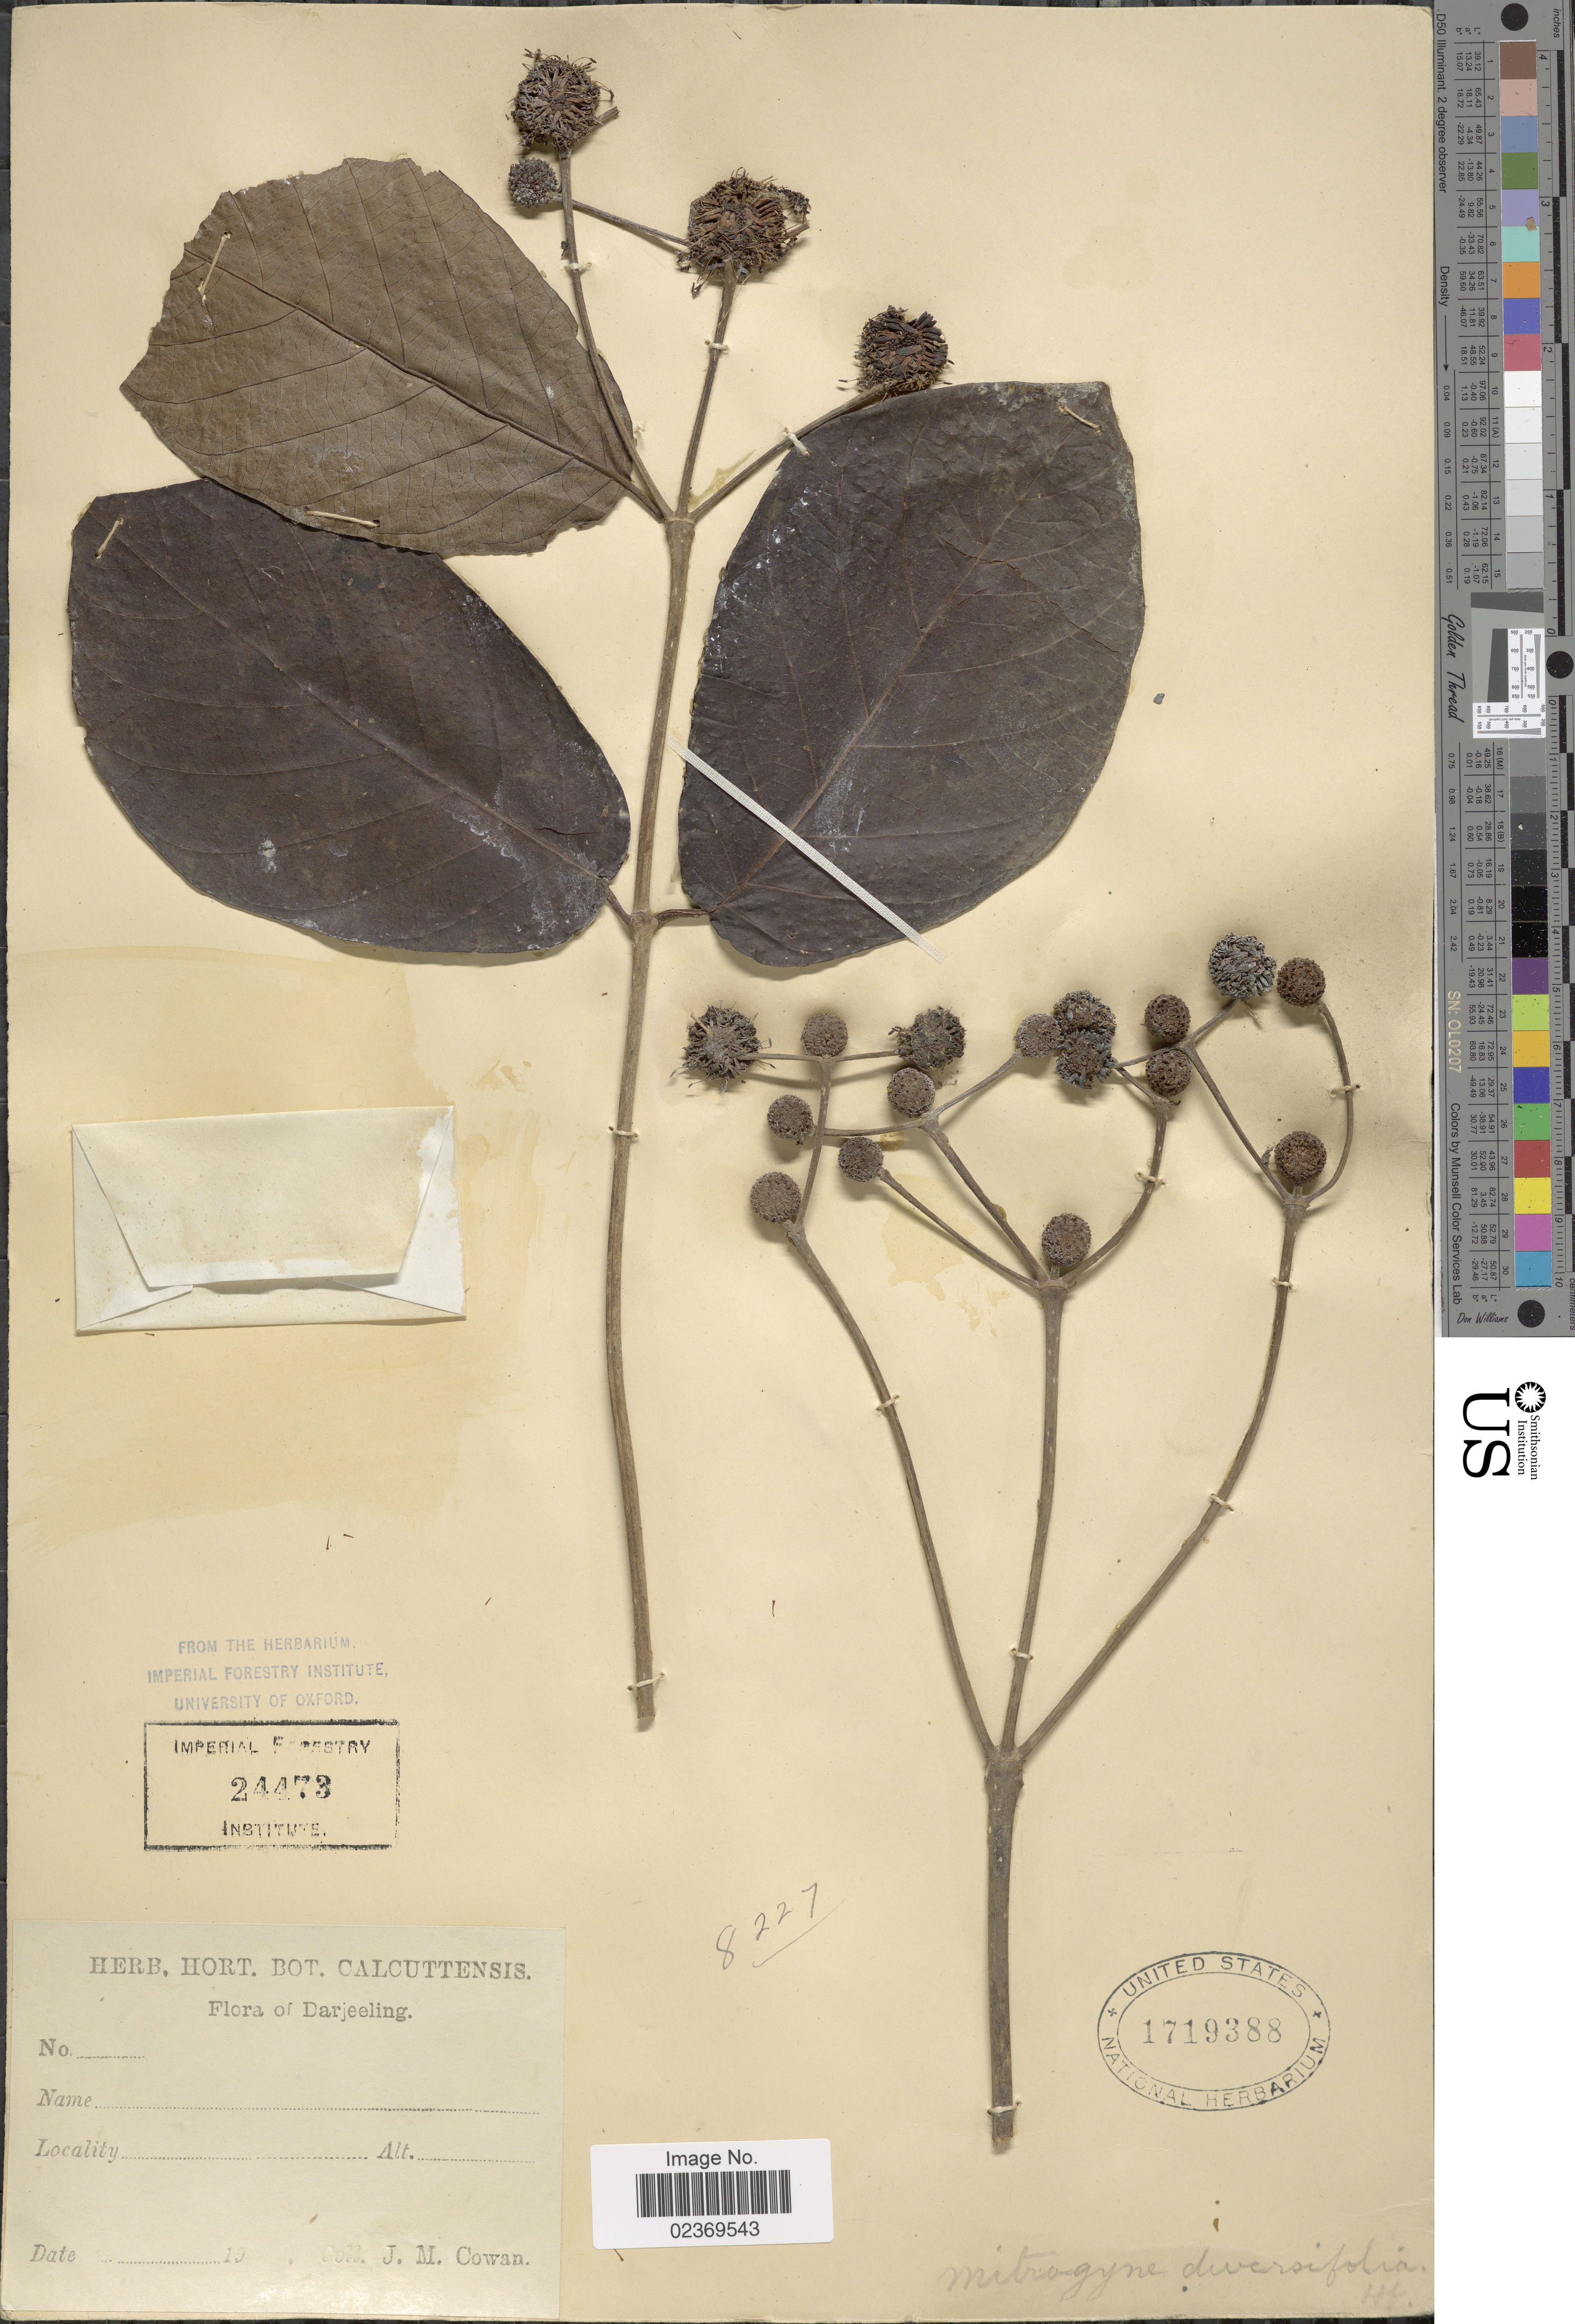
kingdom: Plantae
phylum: Tracheophyta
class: Magnoliopsida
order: Gentianales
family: Rubiaceae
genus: Mitragyna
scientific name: Mitragyna diversifolia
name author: (Wall. ex G. Don) Havil.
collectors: J. M. Cowan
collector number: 8227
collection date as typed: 19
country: India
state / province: West Bengal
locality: Darjeeling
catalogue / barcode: US 1719388